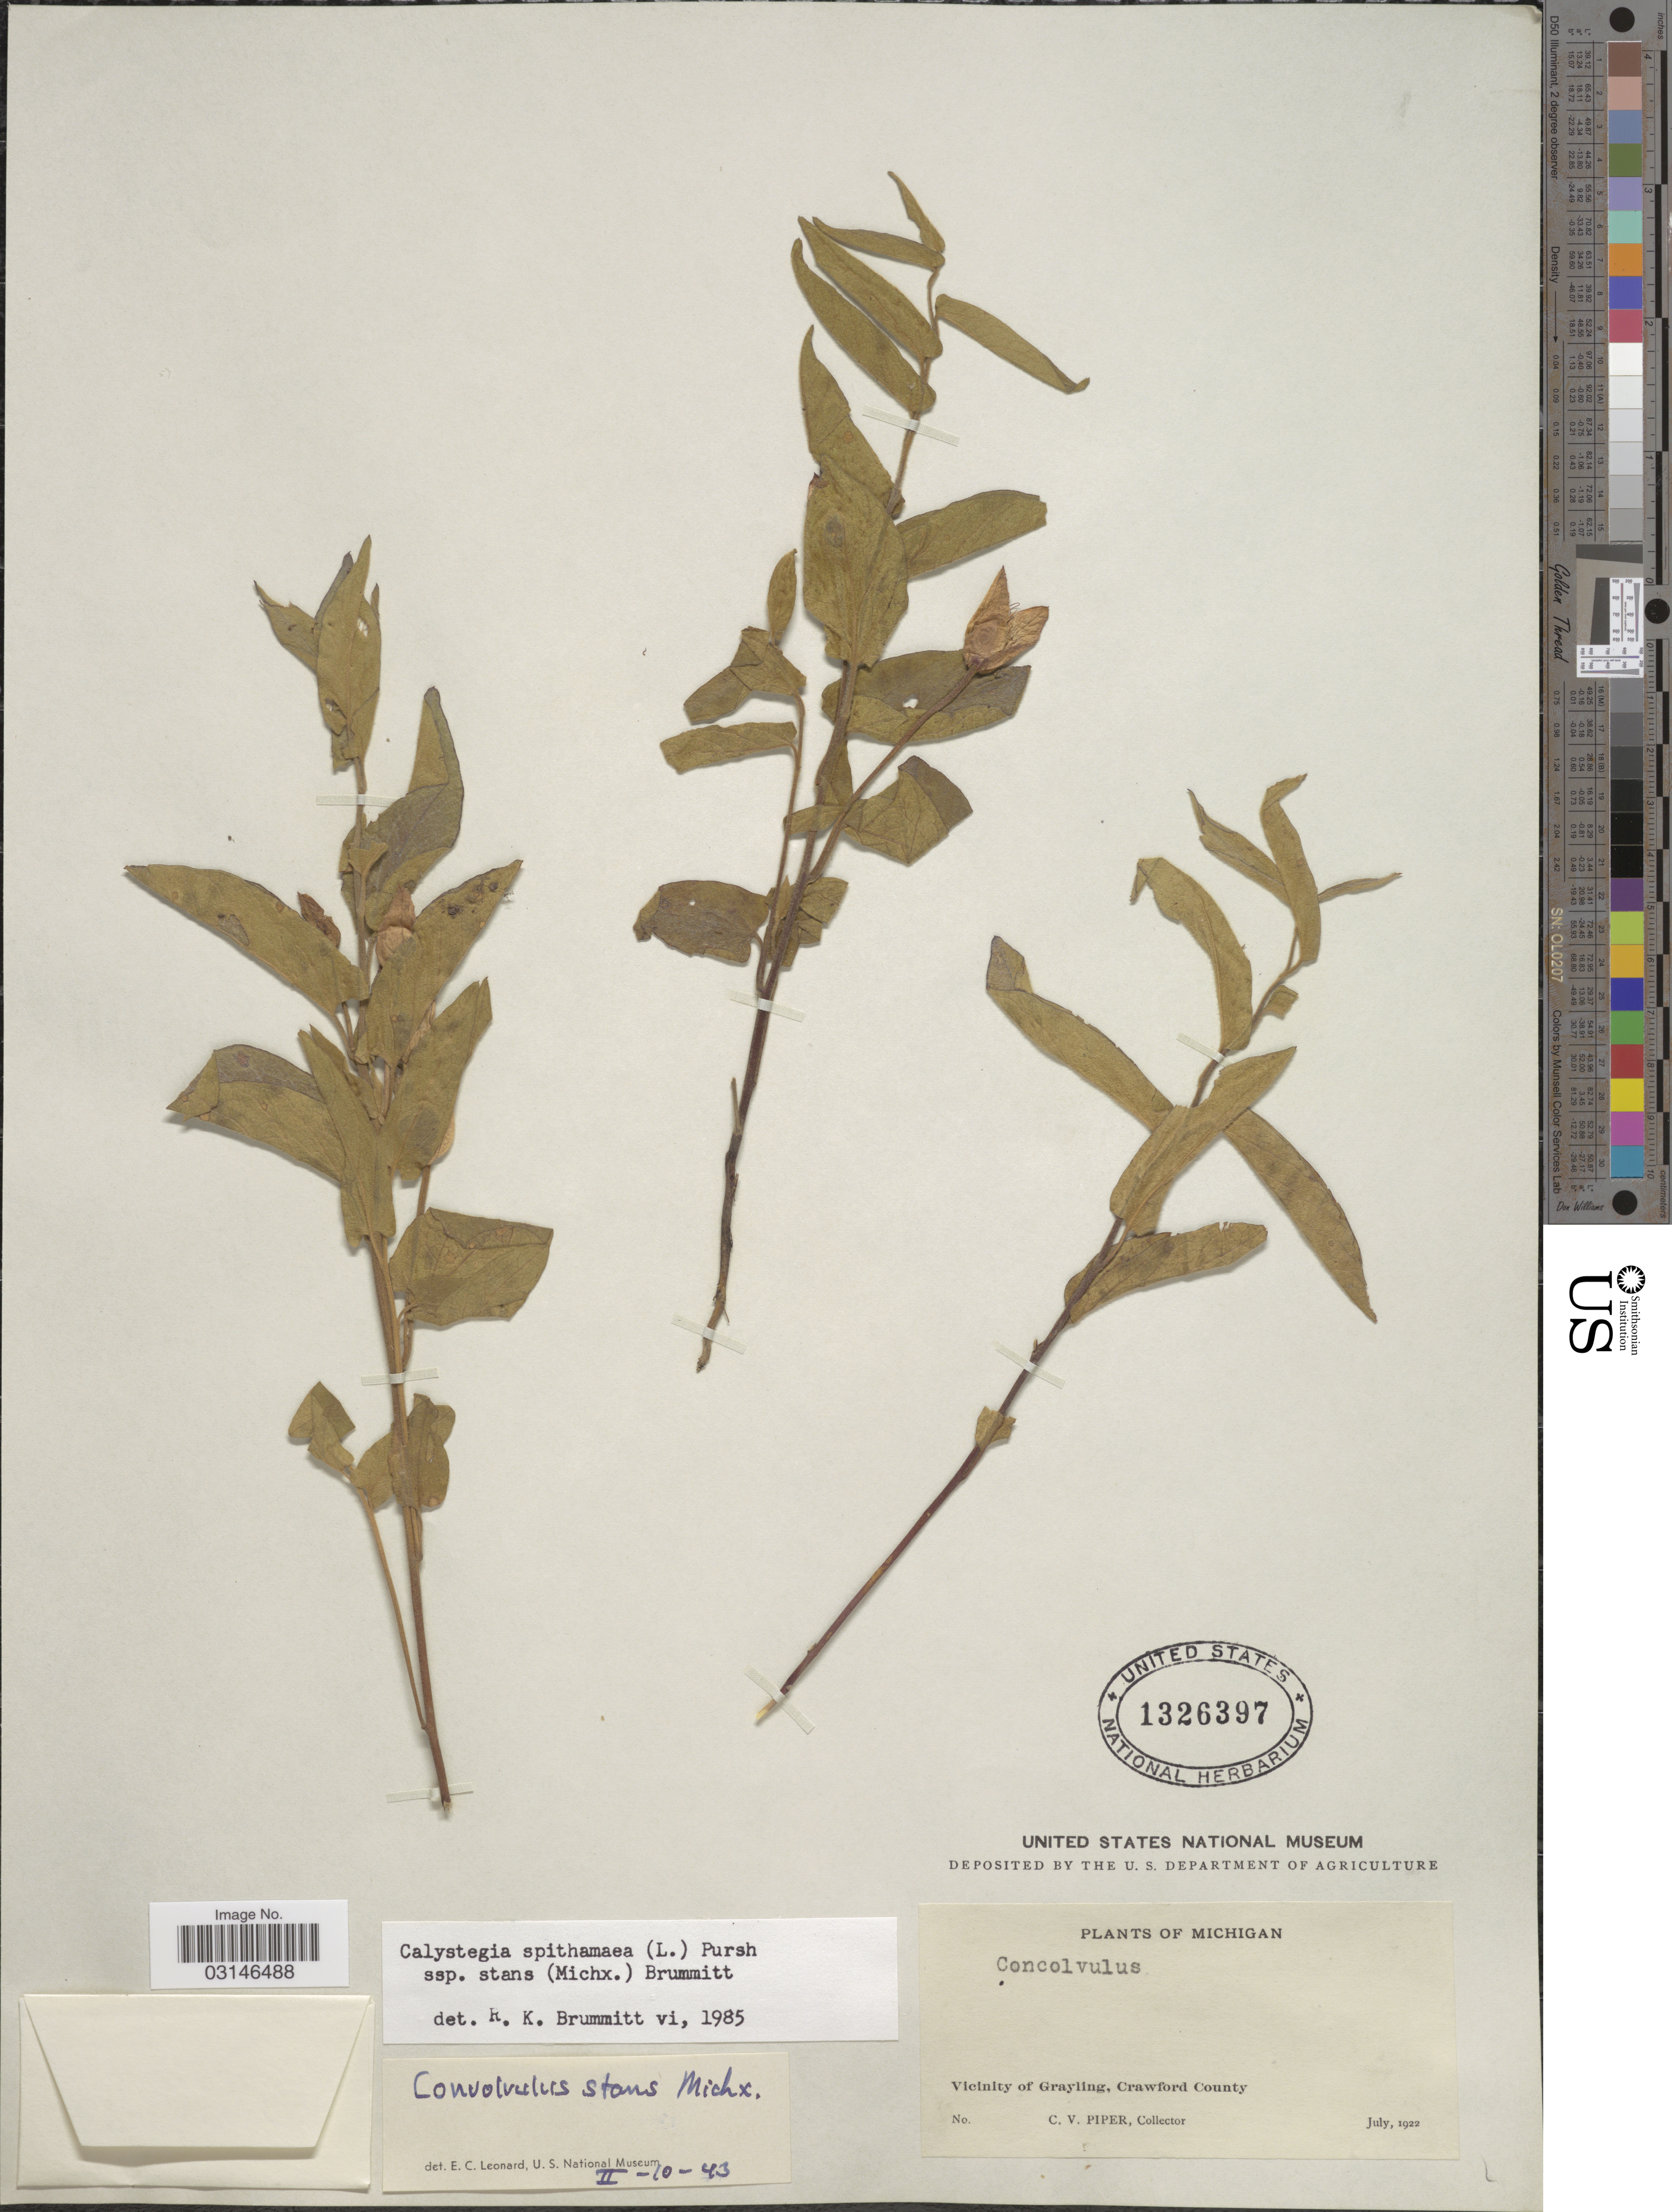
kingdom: Plantae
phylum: Tracheophyta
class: Magnoliopsida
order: Solanales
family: Convolvulaceae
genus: Calystegia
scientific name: Calystegia spithamaea subsp. stans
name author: (Michx.) Brummitt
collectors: C. V. Piper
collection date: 1922-07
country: United States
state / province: Michigan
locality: Vicinity of Grayling, Crawford County.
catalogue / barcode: US 1326397